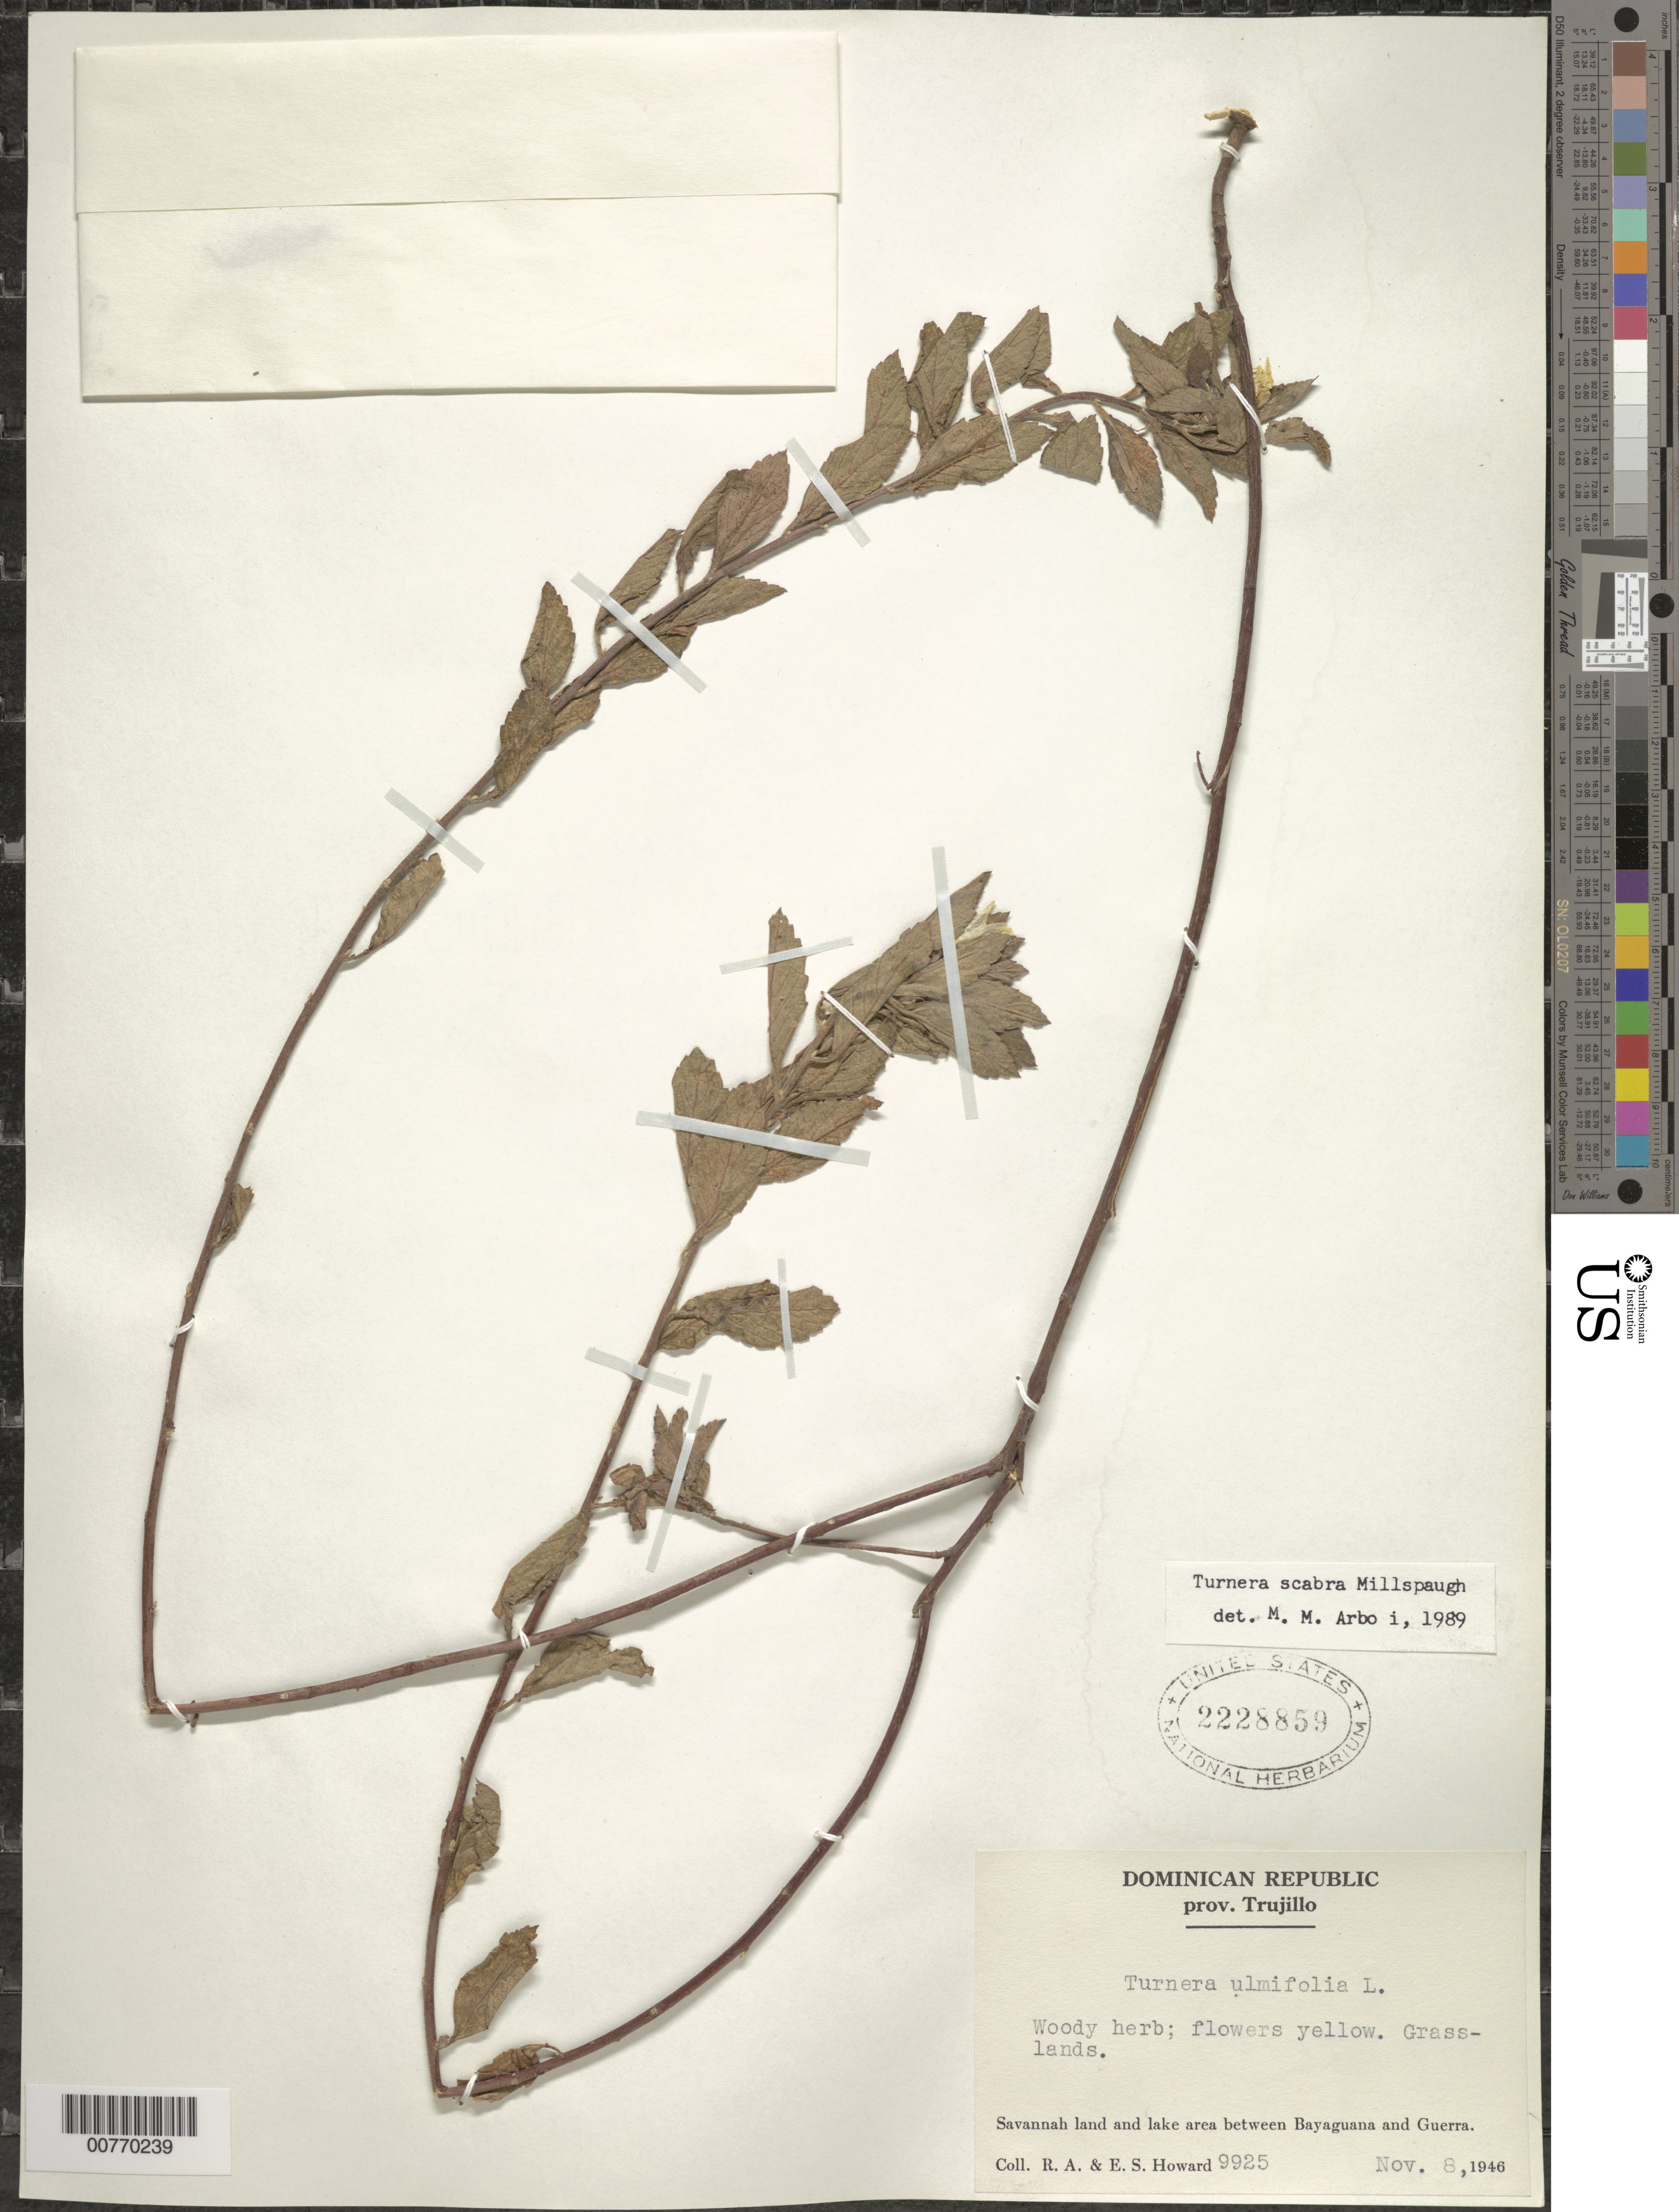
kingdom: Plantae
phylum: Tracheophyta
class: Magnoliopsida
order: Malpighiales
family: Turneraceae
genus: Turnera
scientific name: Turnera ulmifolia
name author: L.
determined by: Arbo, M. M.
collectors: R. A. Howard & E. S. Howard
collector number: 9925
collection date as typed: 08 Nov 1946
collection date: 1946-11-08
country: Dominican Republic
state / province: Trujillo?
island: Hispaniola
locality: Savannah land and lake area between Bayaguana and Guerra.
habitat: Grasslands.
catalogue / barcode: US 2228859